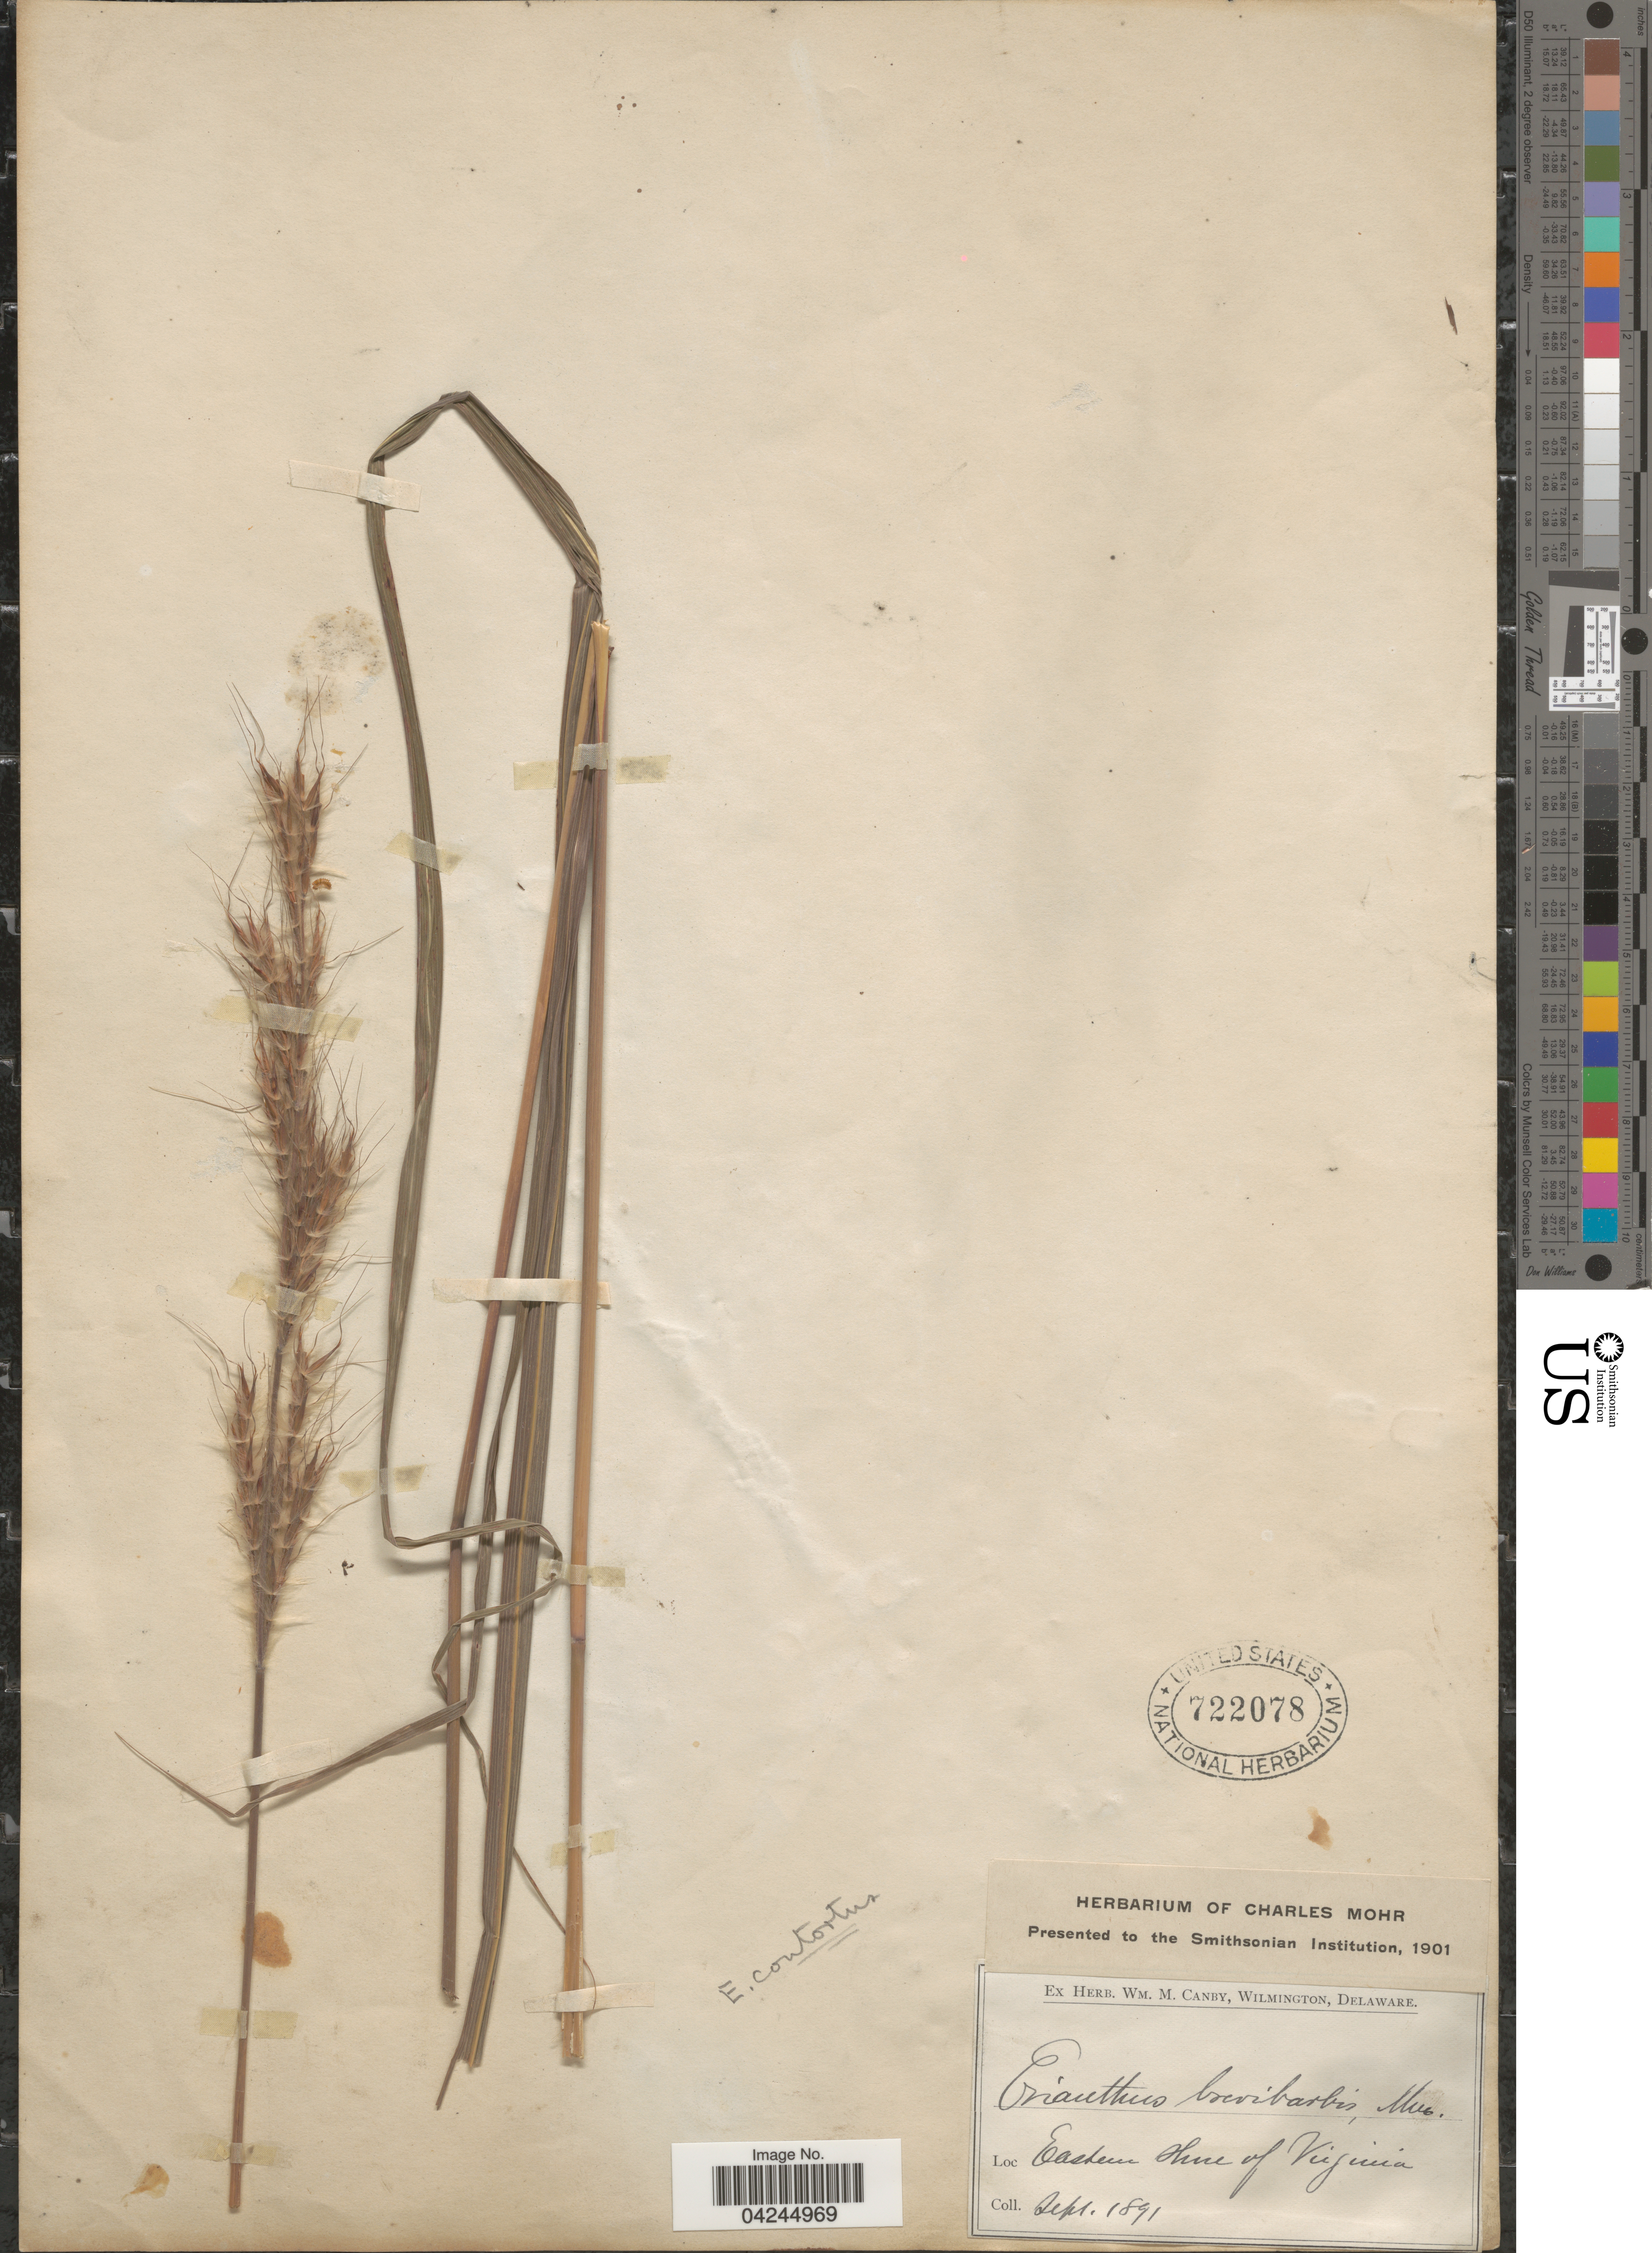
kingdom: Plantae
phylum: Tracheophyta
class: Liliopsida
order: Poales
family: Poaceae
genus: Erianthus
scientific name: Erianthus brevibarbis var. contortus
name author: (Elliott) D.B. Ward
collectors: ex herb. W.M. Canby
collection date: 1891-09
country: United States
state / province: Virginia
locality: Eastern shore of Virginia.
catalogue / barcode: US 722078